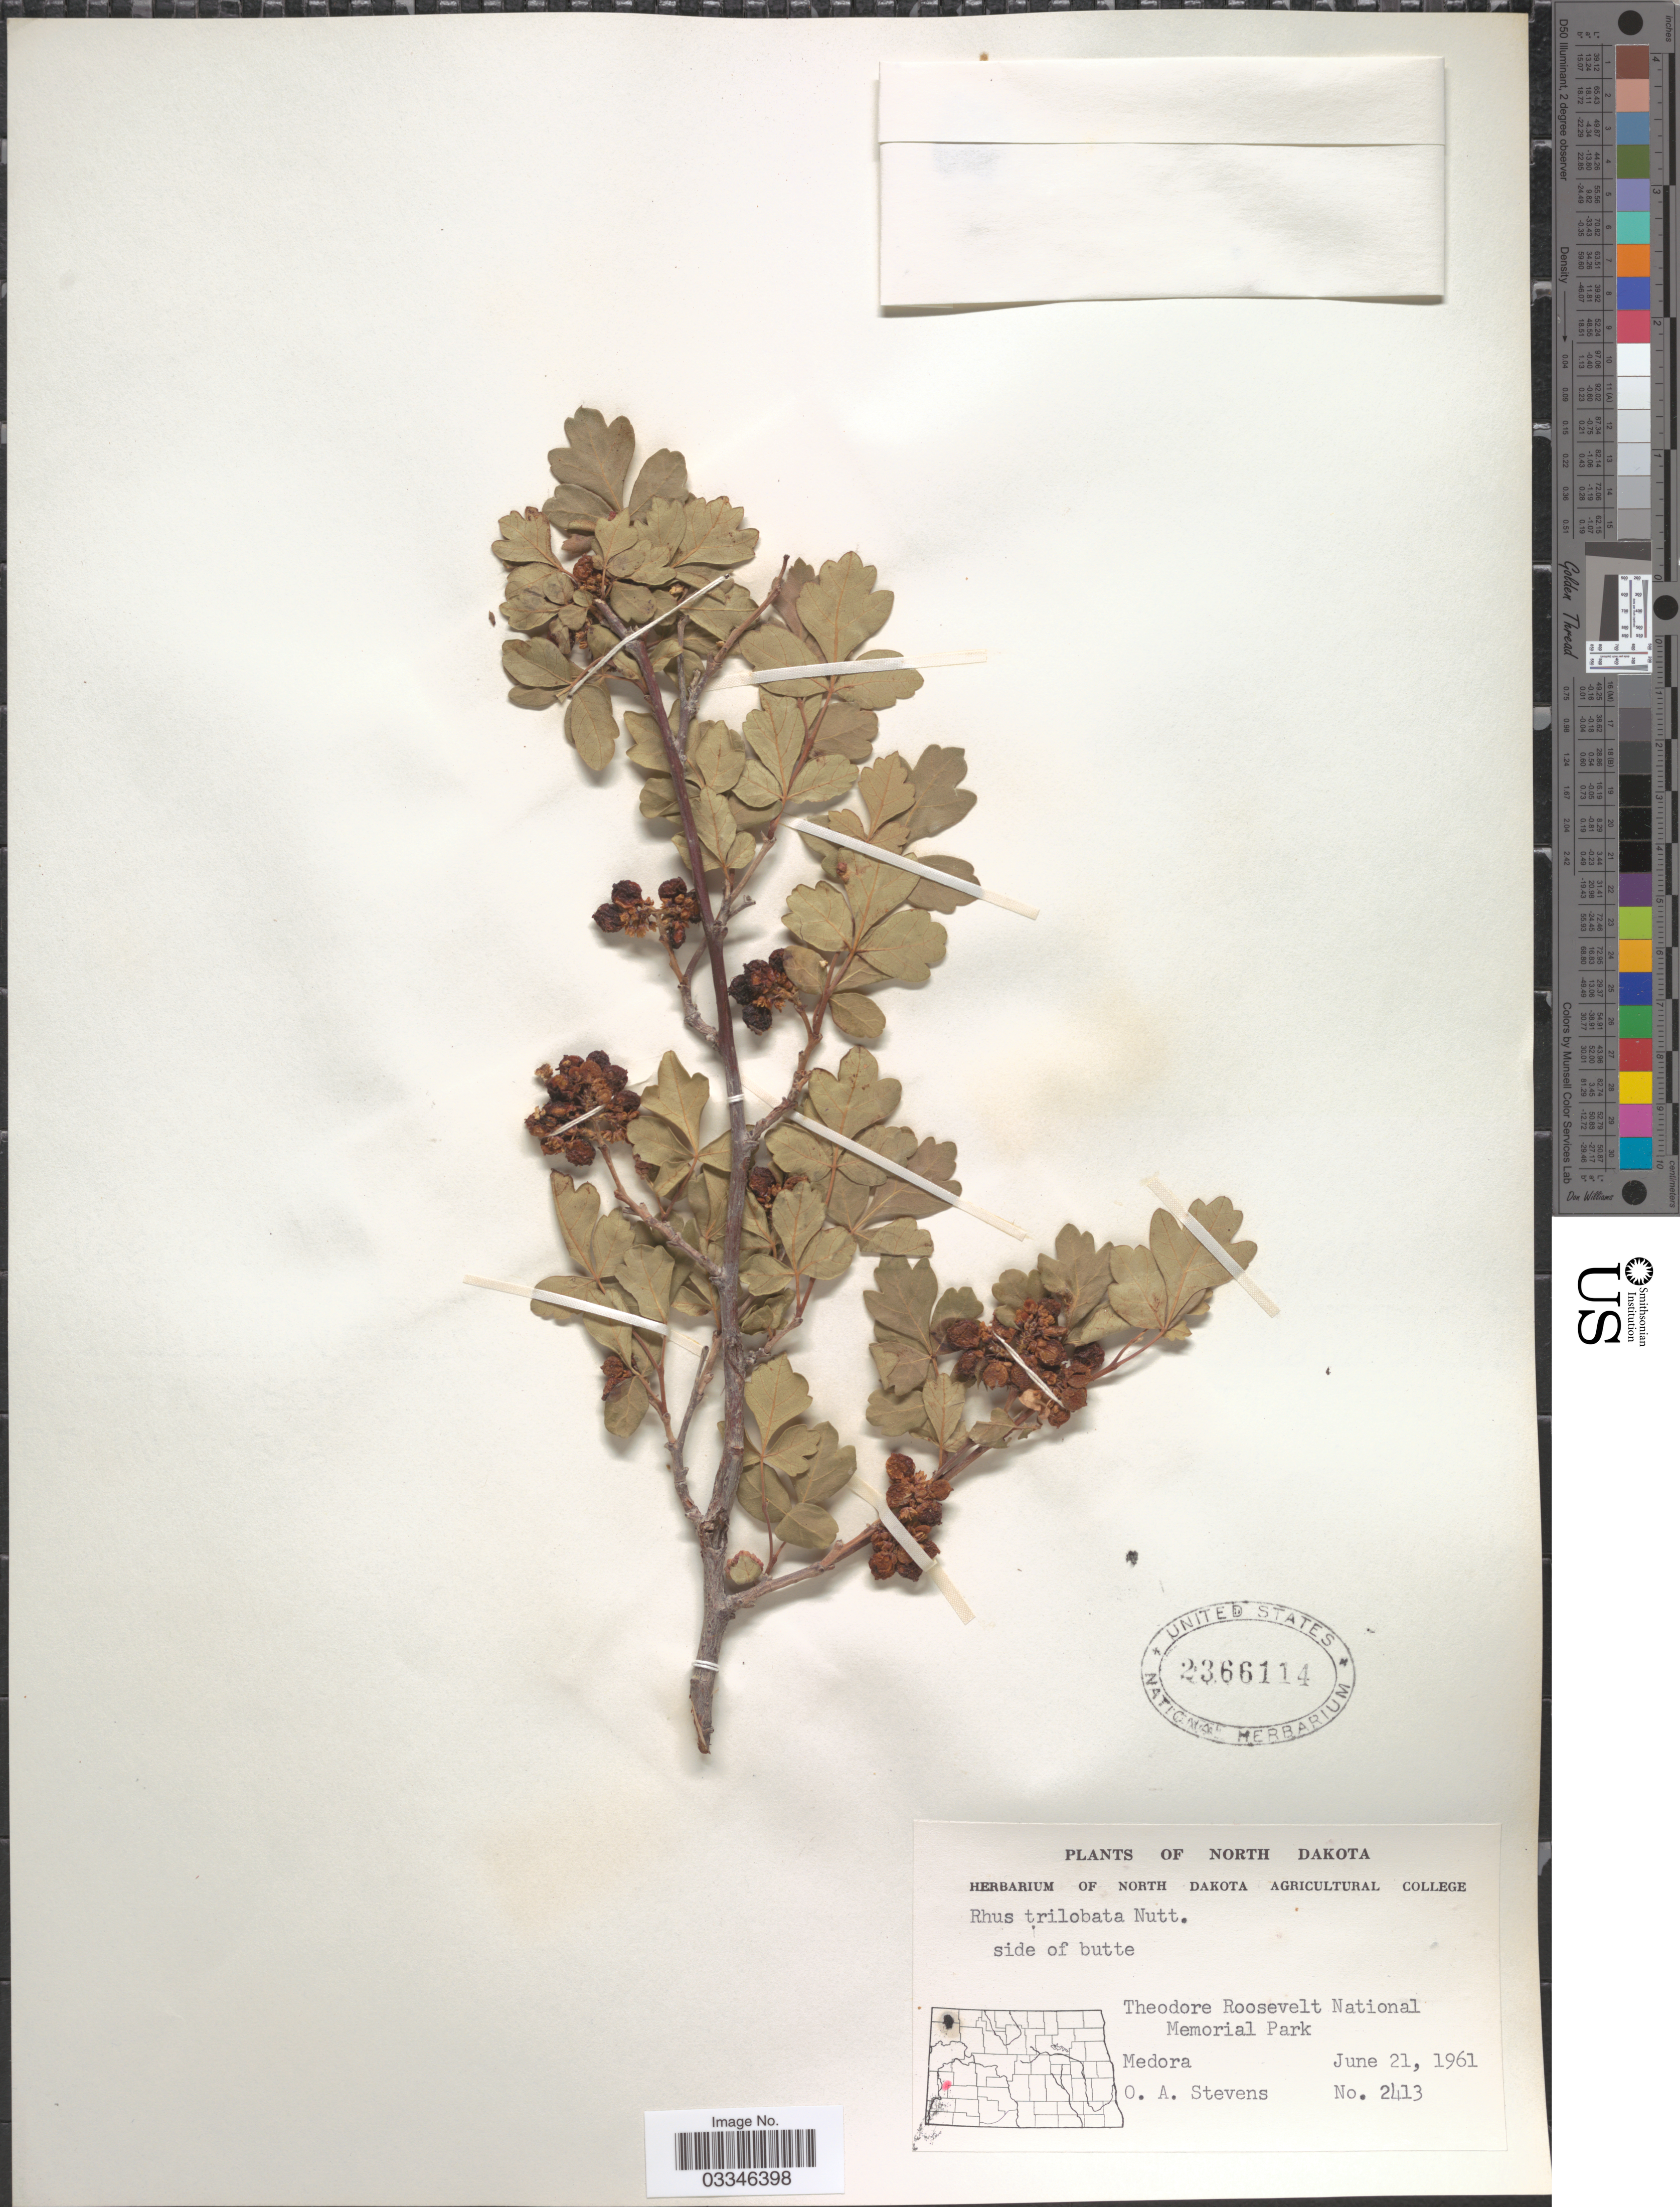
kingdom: Plantae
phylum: Tracheophyta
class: Magnoliopsida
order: Sapindales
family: Anacardiaceae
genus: Rhus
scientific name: Rhus trilobata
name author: Nutt.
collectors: O. A. Stevens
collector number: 2413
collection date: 1961-06-21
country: United States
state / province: North Dakota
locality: Theodore Roosevelt National Memorial Park. Medora.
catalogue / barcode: US 2366114